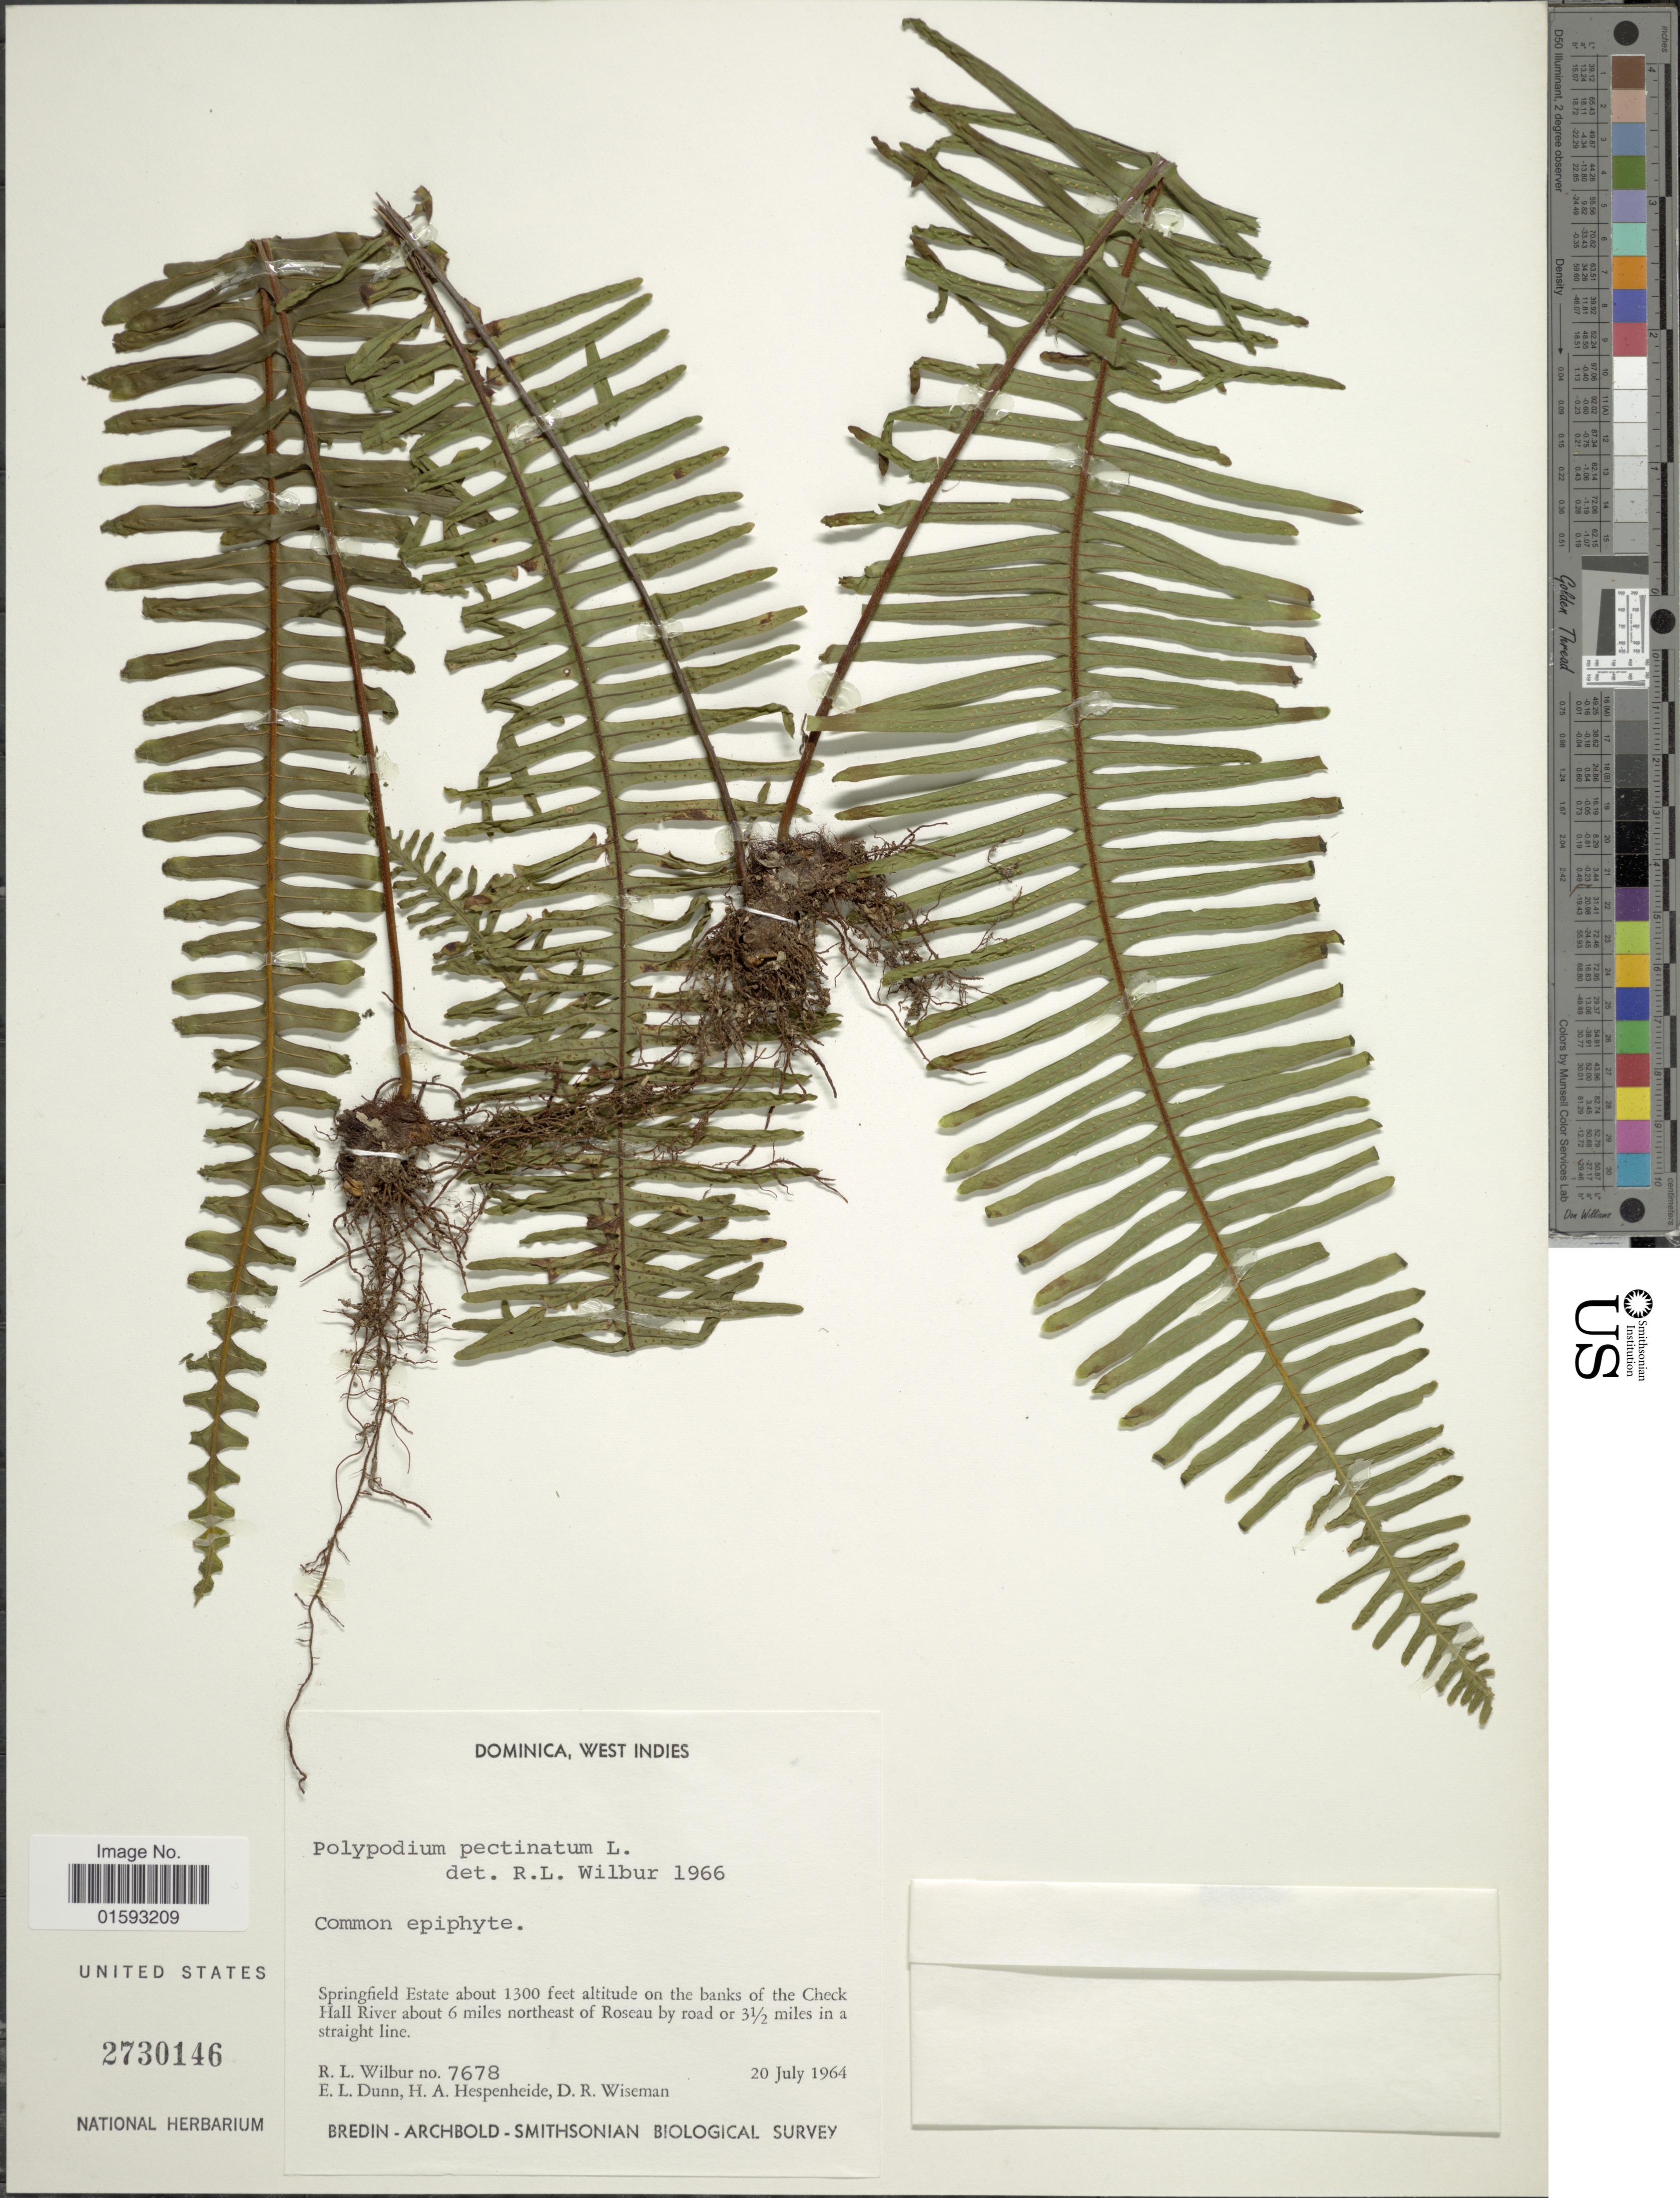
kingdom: Plantae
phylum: Tracheophyta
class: Polypodiopsida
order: Polypodiales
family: Polypodiaceae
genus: Pecluma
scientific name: Pecluma pectinata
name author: (L.) M.G. Price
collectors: R. L. Wilbur, E. Dunn, H. A. Hespenheide & D. R. Wiseman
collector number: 7678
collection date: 1964-07-20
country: Dominica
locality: Springfield Estate 1300 feet altitude on the banks of the check Hall River about 6 miles northeast of Roseau by road ir 3 1/2 miles in a straight line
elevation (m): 396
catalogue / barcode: US 2730146